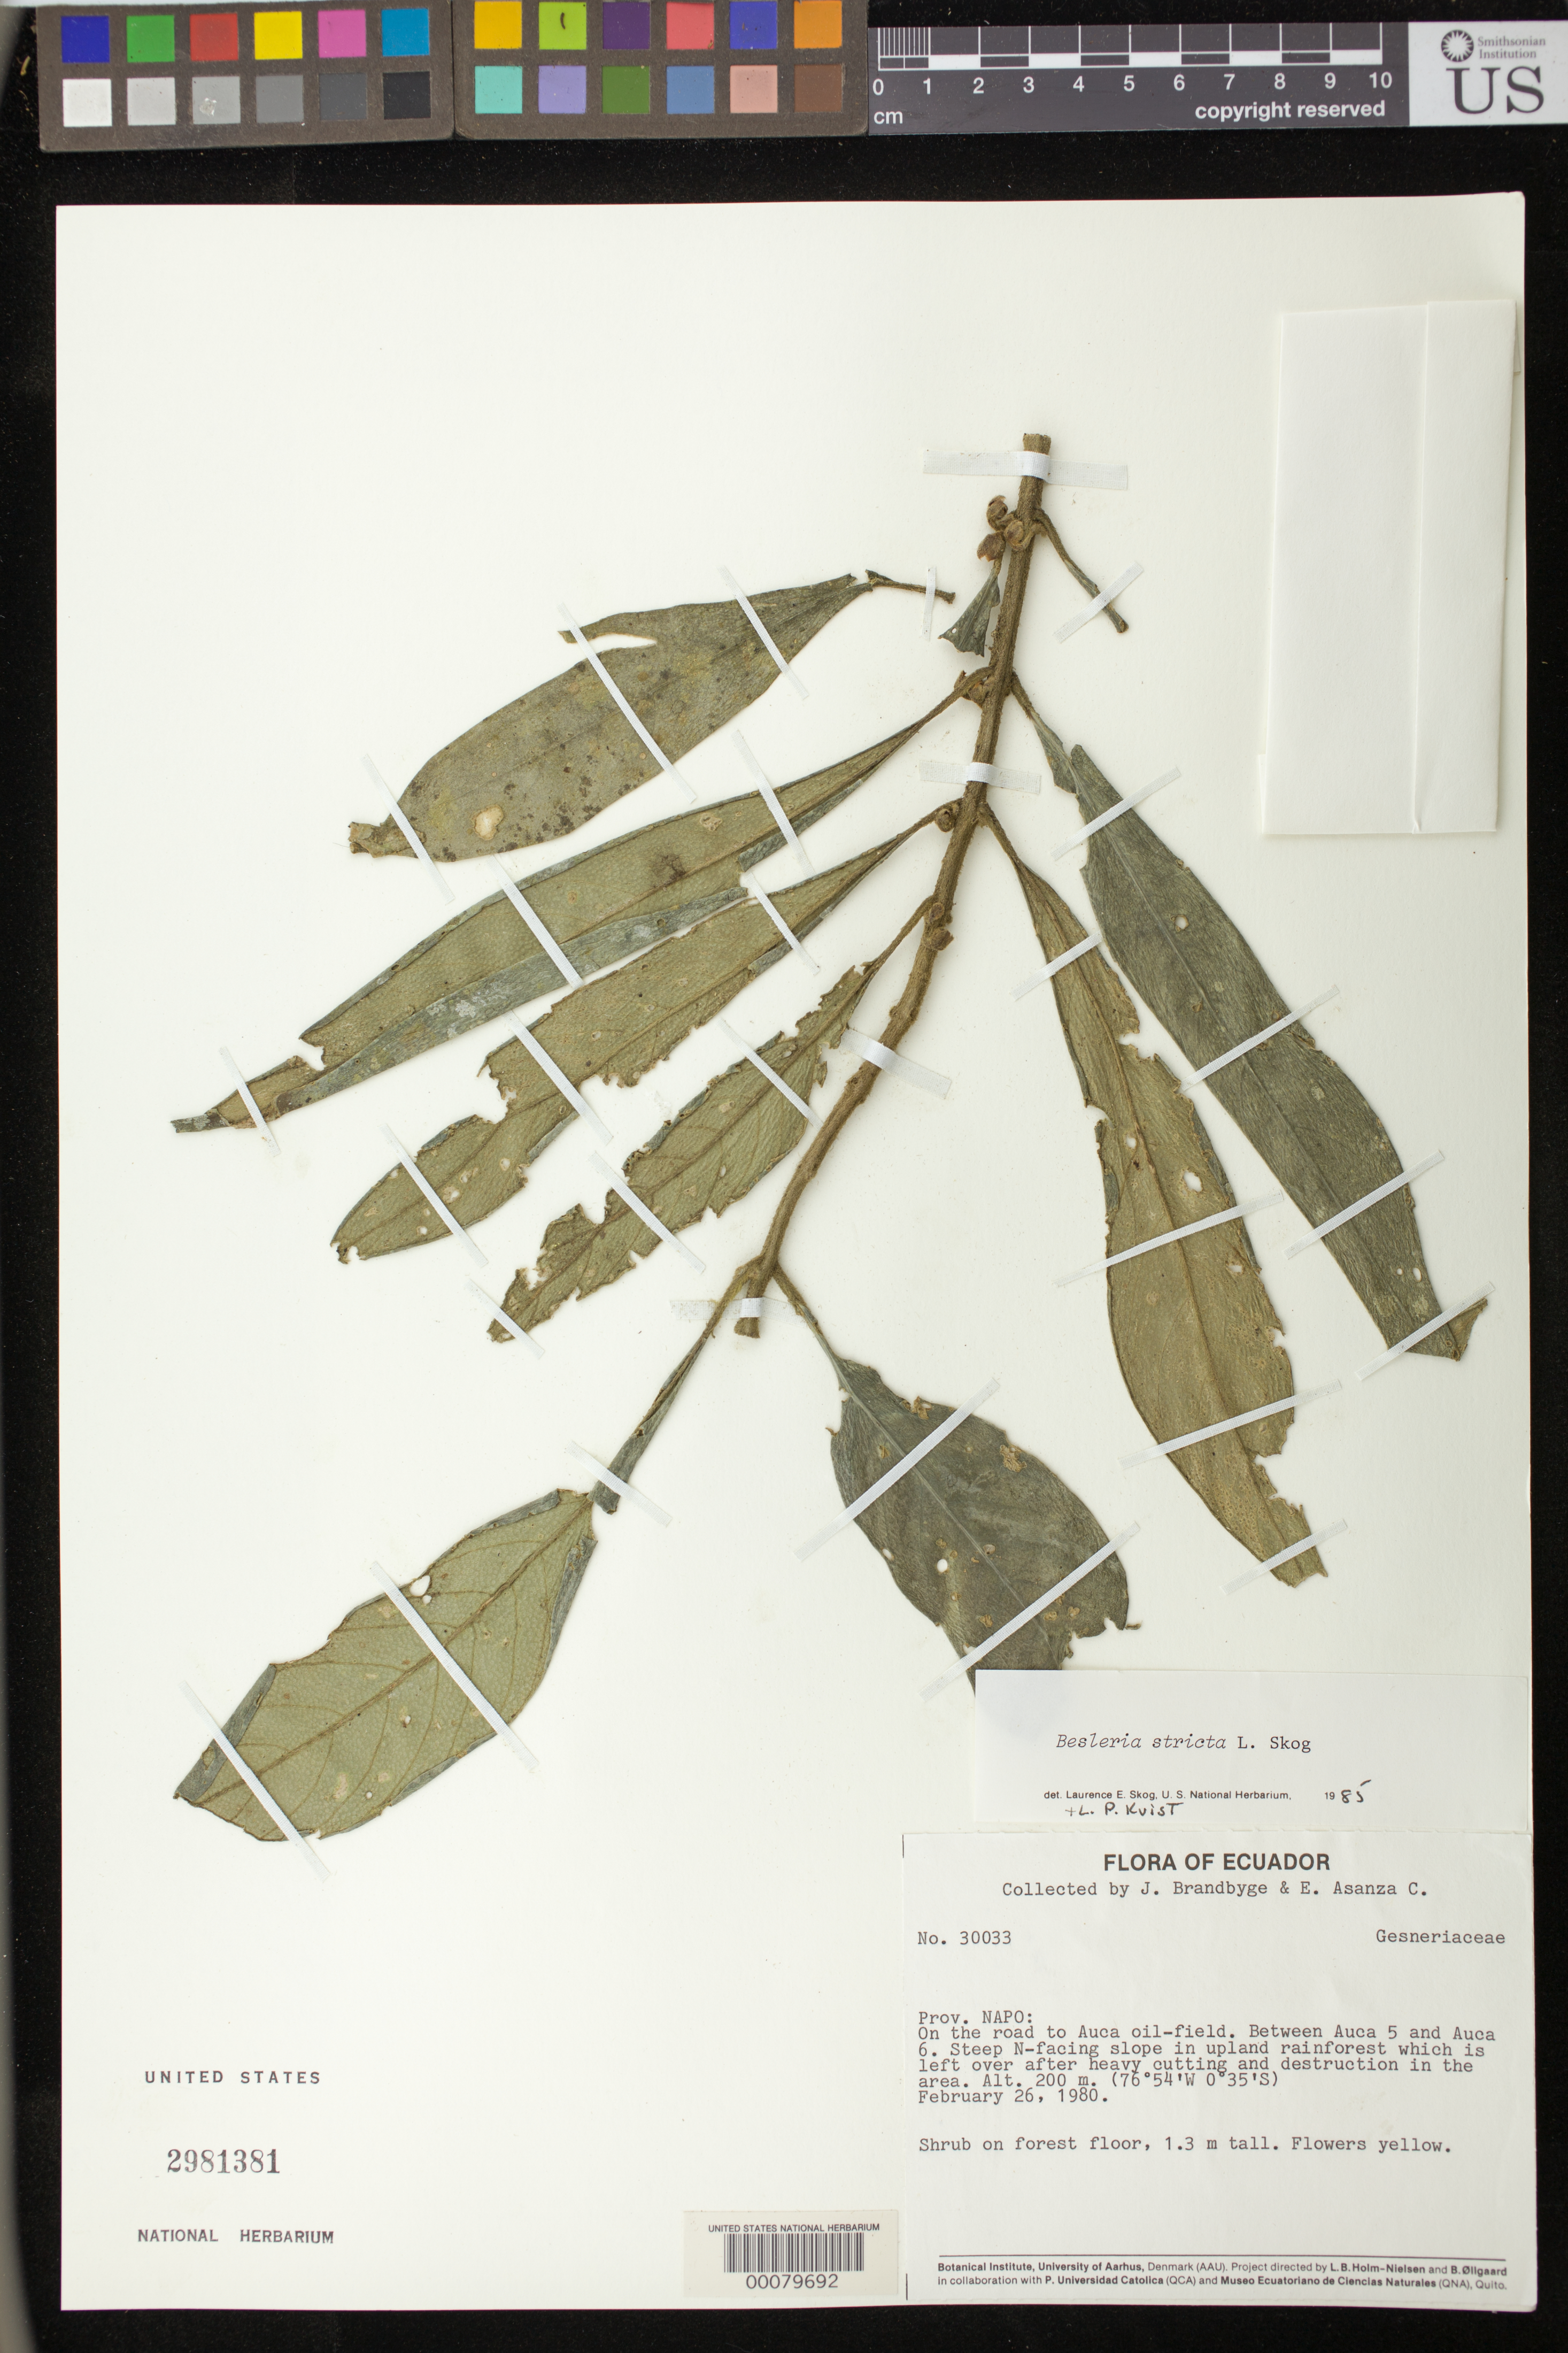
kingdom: Plantae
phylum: Tracheophyta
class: Magnoliopsida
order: Lamiales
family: Gesneriaceae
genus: Besleria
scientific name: Besleria stricta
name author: L.E. Skog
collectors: J. Brandbyge & E. Asanza C.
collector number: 30033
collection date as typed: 26 Feb 1980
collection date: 1980-02-26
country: Ecuador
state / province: Napo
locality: On the road to Auca oil field, between Auca 5 and Auca 6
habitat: Steep N-facing slope in upland rainforest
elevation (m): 200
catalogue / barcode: US 2981381